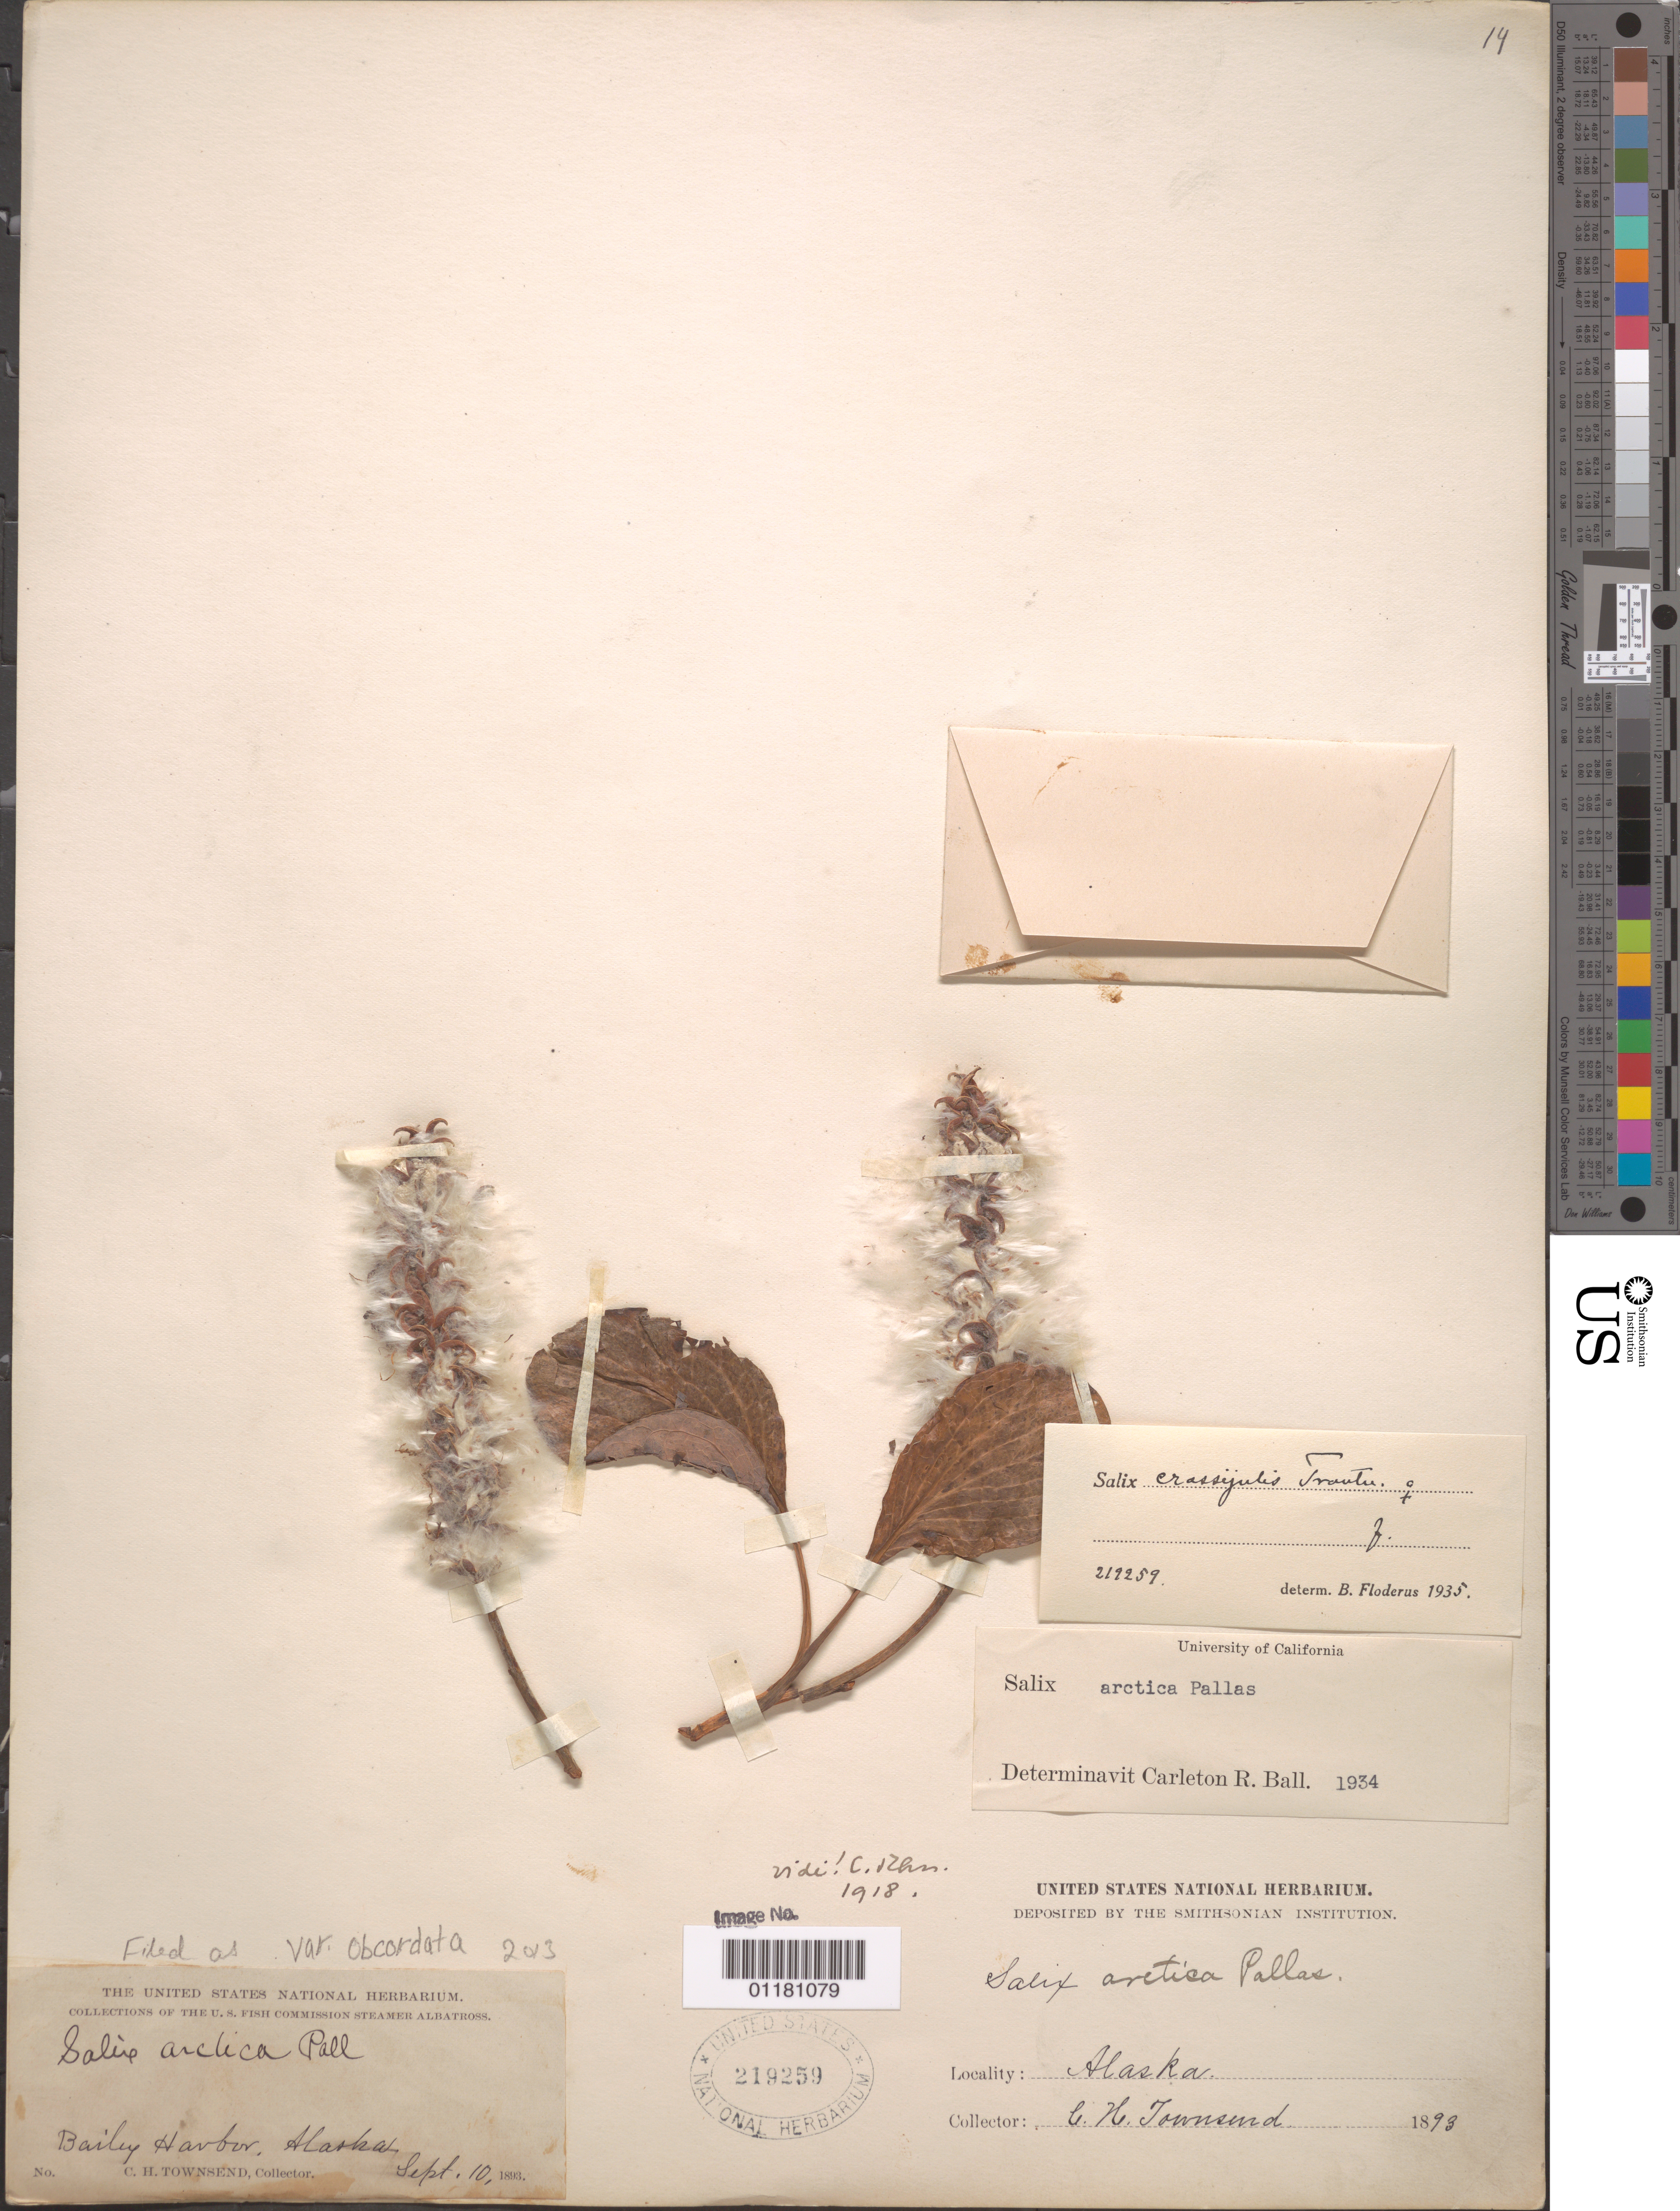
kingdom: Plantae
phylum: Tracheophyta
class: Magnoliopsida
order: Malpighiales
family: Salicaceae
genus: Salix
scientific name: Salix arctica var. obcordata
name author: (Andersson) Rydb.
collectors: C. H. Townsend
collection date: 1893-09-10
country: United States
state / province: Alaska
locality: Baily Harbor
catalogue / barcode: US 219259